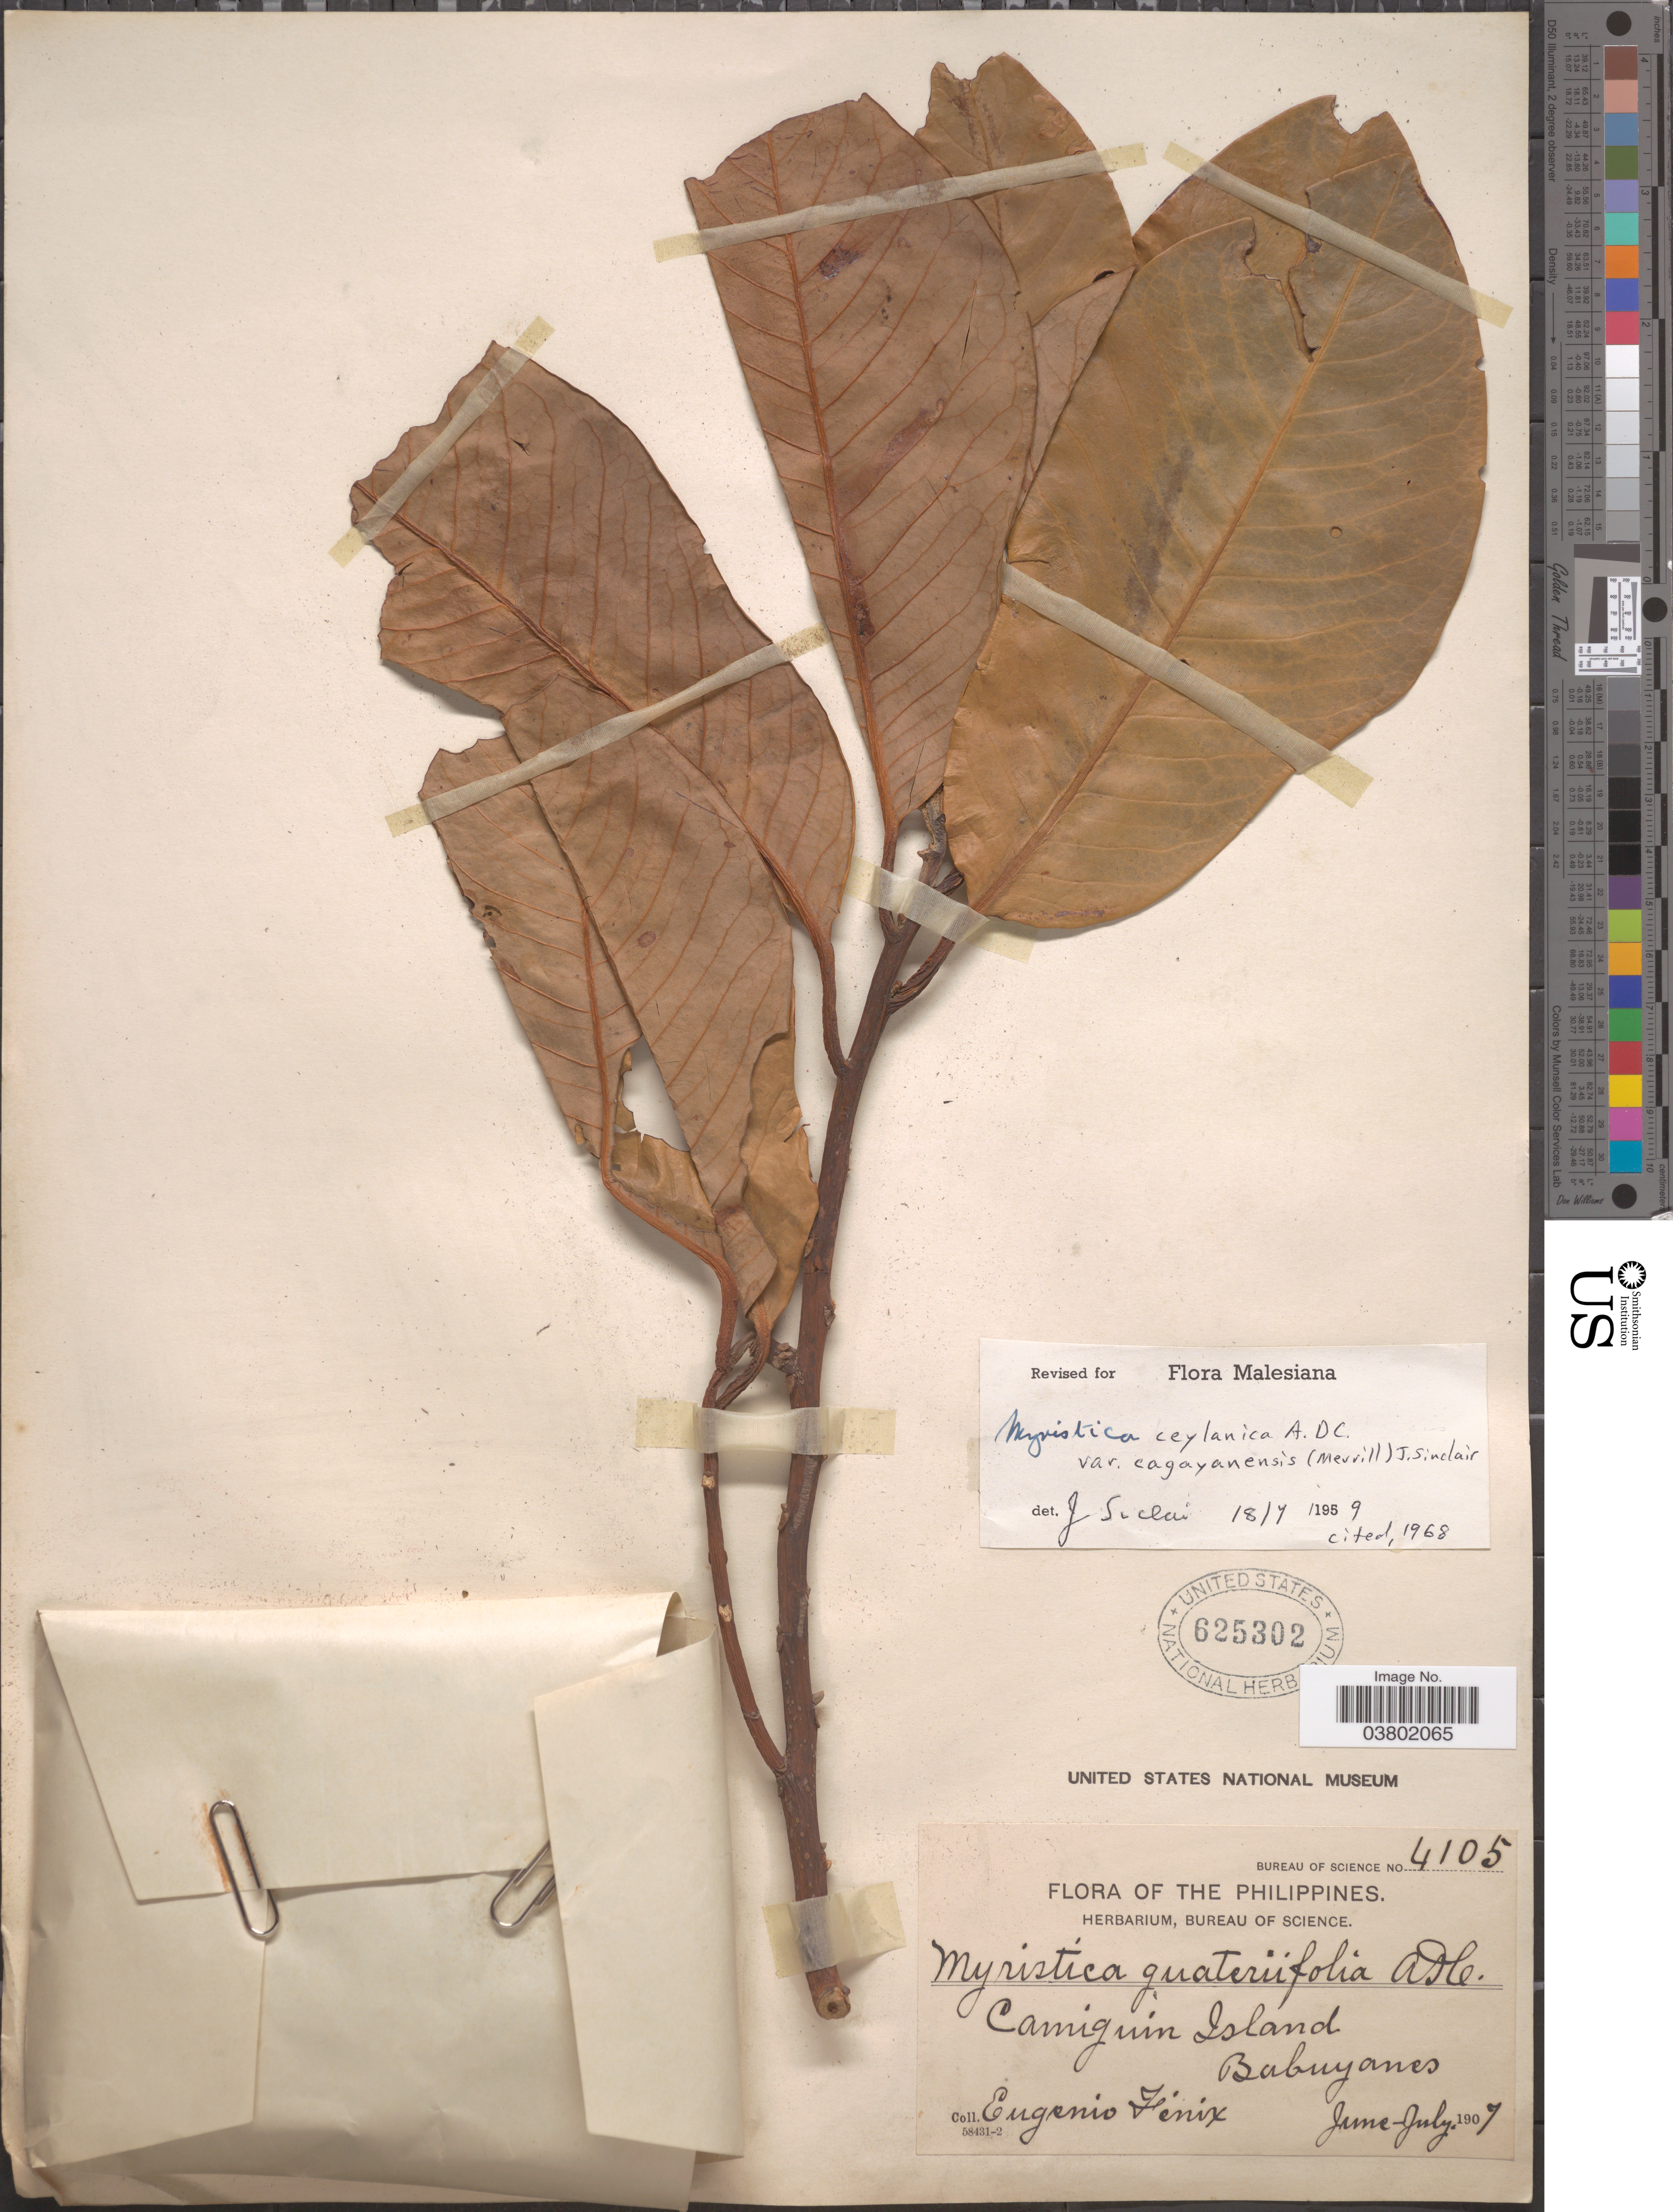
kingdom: Plantae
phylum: Tracheophyta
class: Magnoliopsida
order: Magnoliales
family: Myristicaceae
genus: Myristica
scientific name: Myristica ceylanica var. cagayanensis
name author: (Merr.) J. Sinclair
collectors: E. Fénix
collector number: Bureau of Science 4105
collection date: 1907-06/1907-07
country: Philippines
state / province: Northern Mindanao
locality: Camiguin Island. Babuyanes.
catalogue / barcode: US 625302